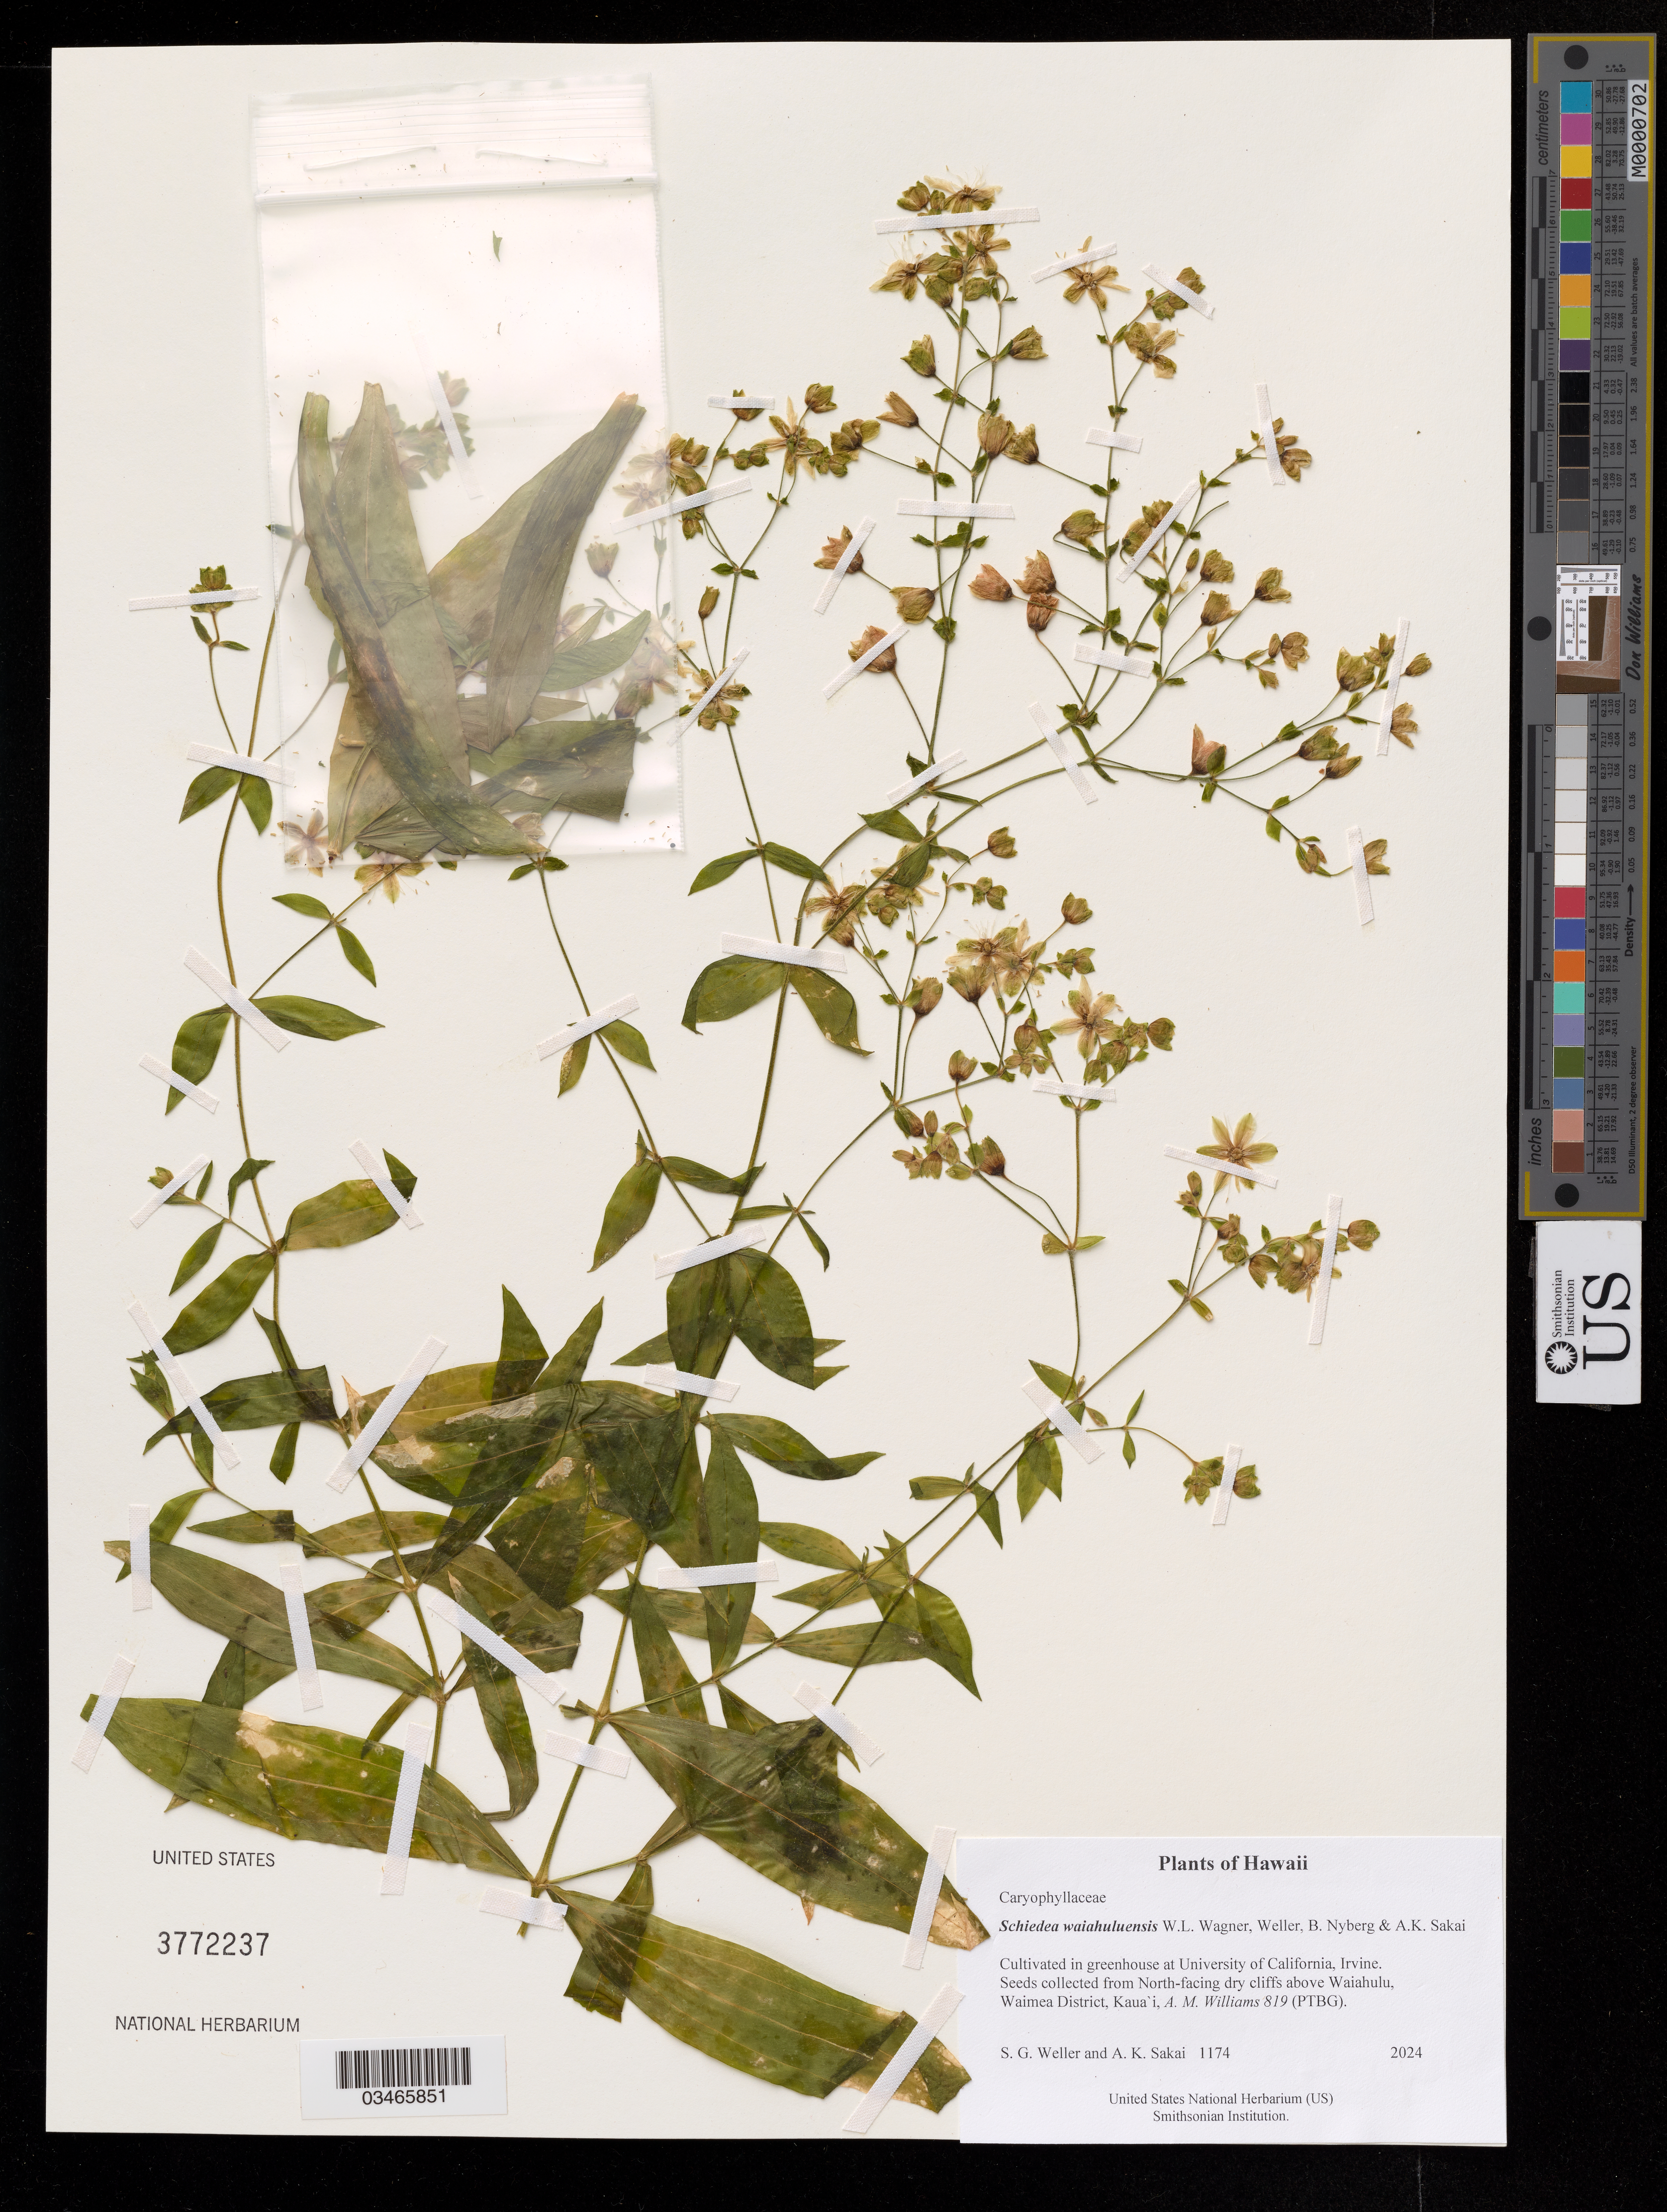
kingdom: Plantae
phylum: Tracheophyta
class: Magnoliopsida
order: Caryophyllales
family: Caryophyllaceae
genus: Schiedea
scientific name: Schiedea waiahuluensis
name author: W.L. Wagner et al.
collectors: S. G. Weller & A. Sakai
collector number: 1174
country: United States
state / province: Hawaii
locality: North-facing dry cliffs above Waiahulu, Waimea District.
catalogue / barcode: US 3772237